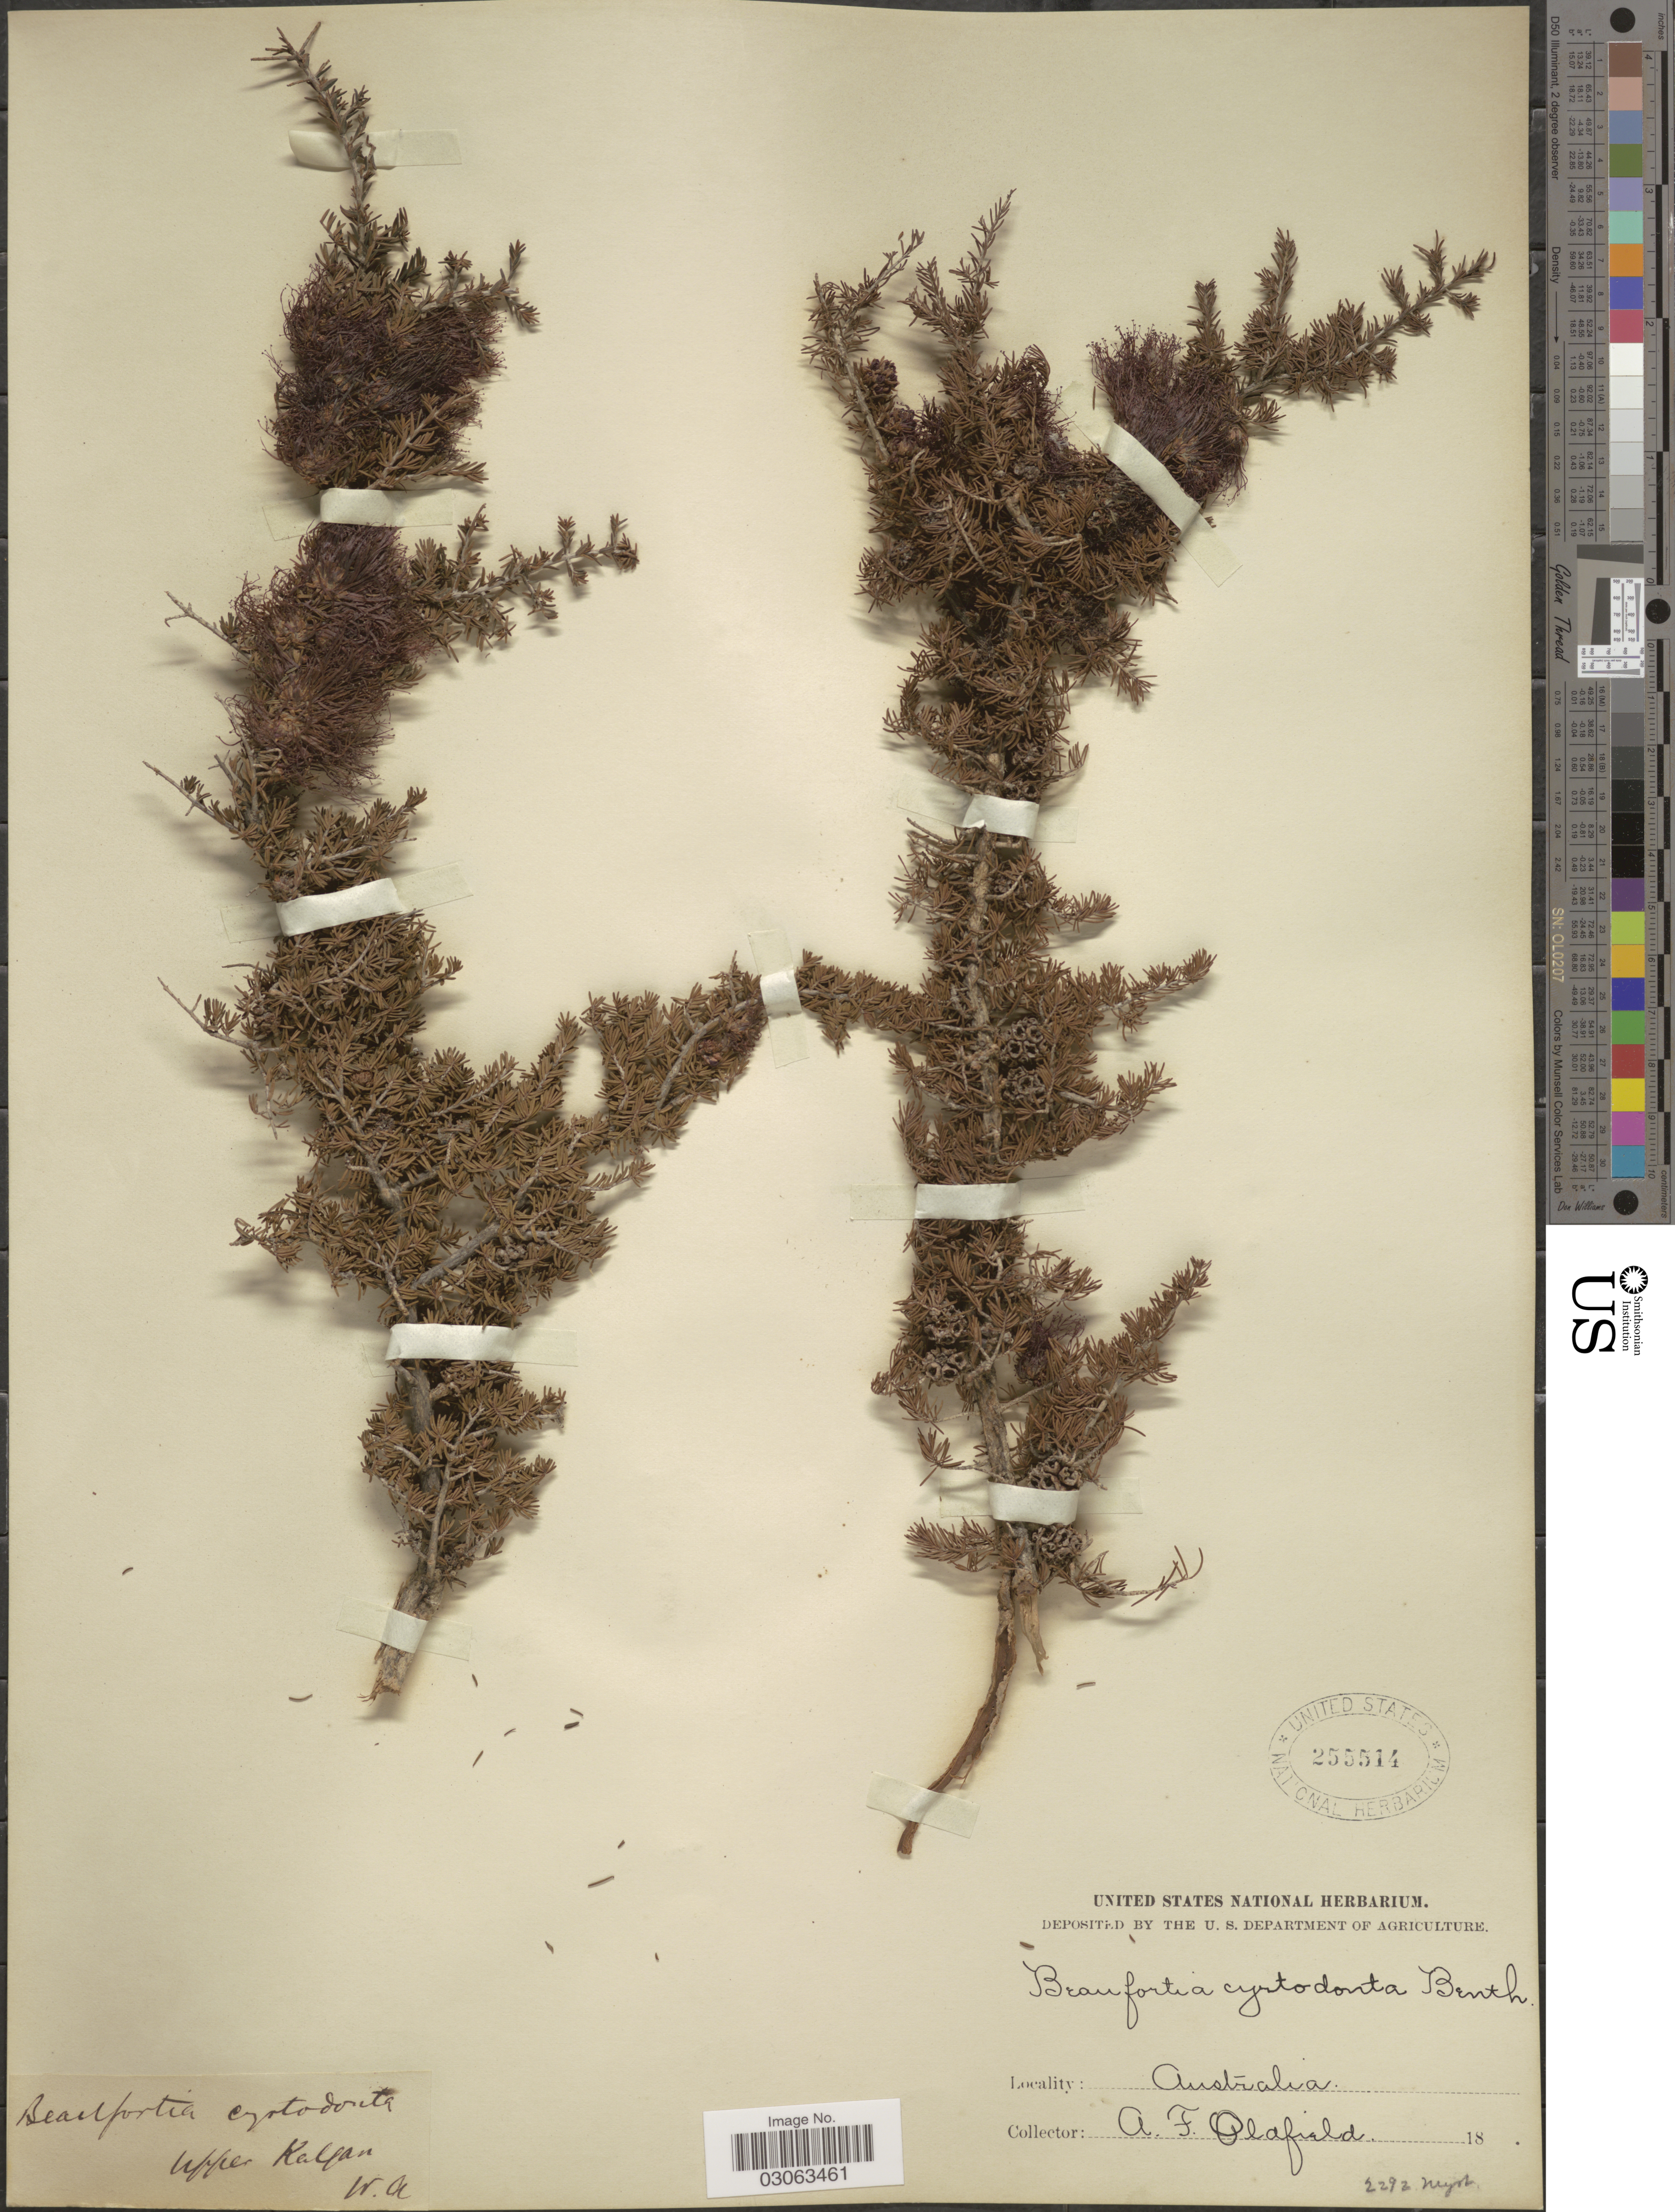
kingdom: Plantae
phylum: Tracheophyta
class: Magnoliopsida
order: Myrtales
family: Myrtaceae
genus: Beaufortia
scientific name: Beaufortia cyrtodonta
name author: (Turcz.) Benth.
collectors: A. Oldfield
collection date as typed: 18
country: Australia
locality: Upper Kalgan. W. A.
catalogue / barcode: US 255514